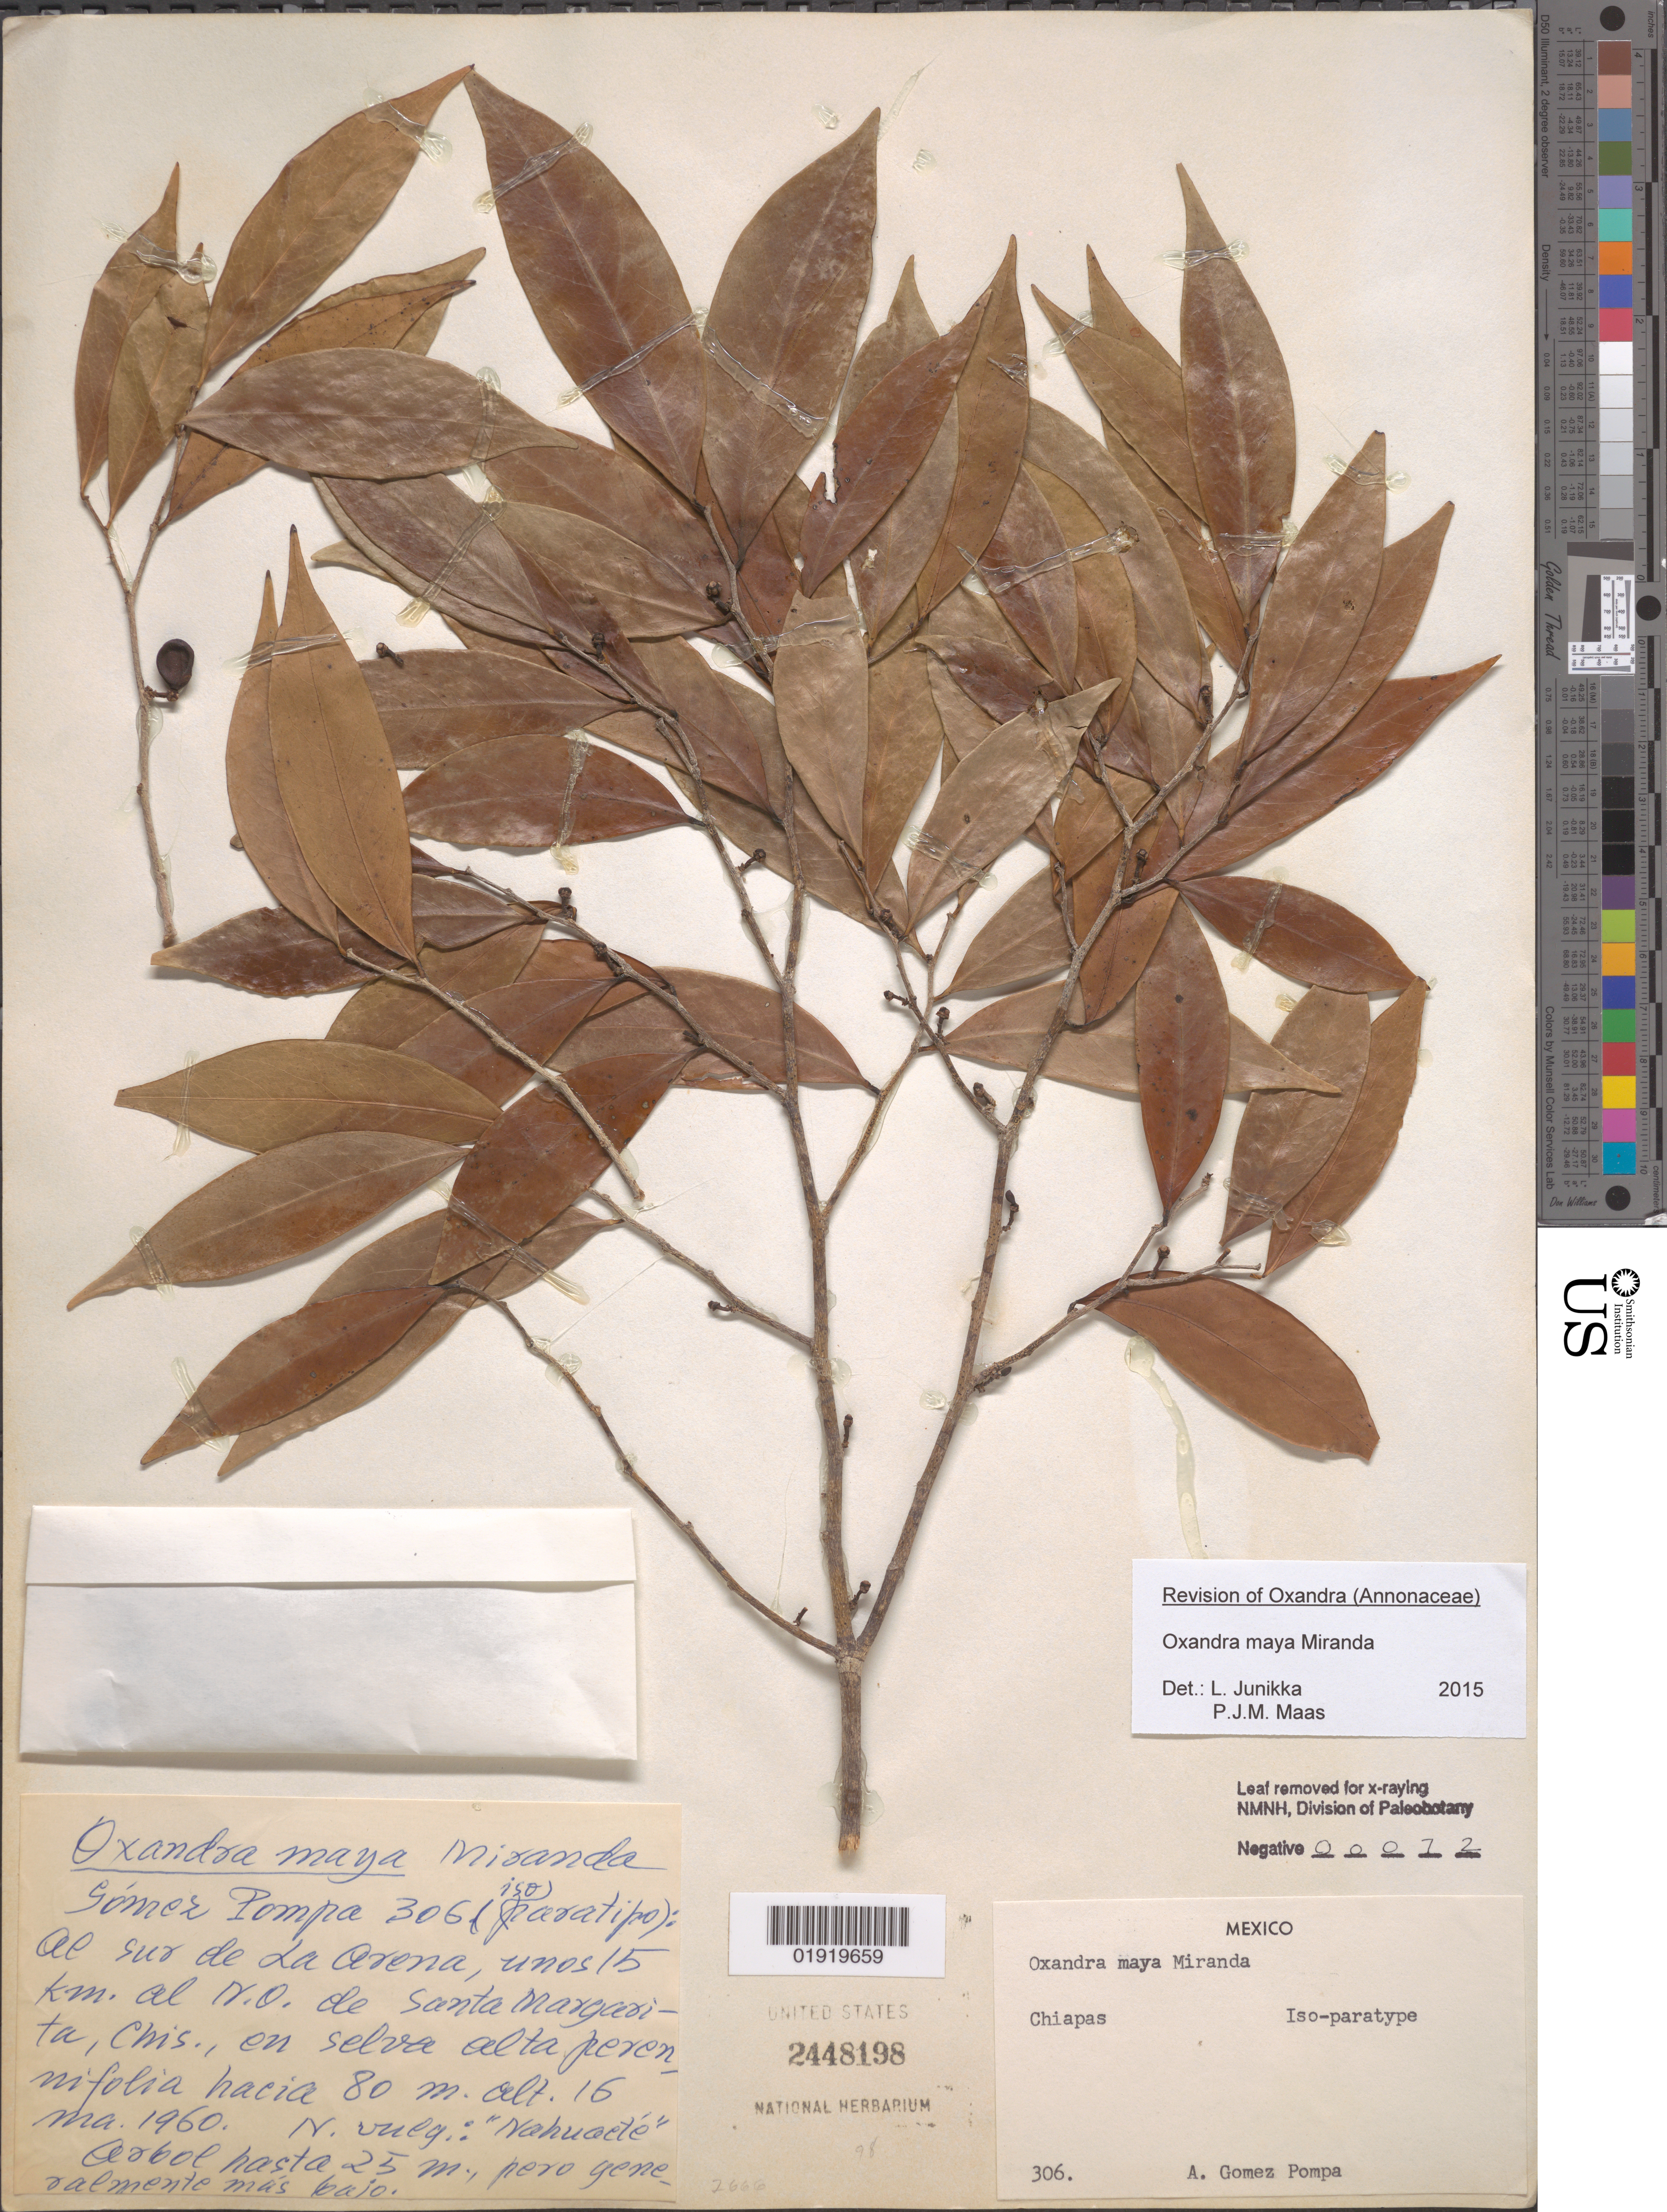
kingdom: Plantae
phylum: Tracheophyta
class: Magnoliopsida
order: Magnoliales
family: Annonaceae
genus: Oxandra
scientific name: Oxandra maya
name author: Miranda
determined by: Junikka, L.; Maas, P. J.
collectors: A. Gómez Pompa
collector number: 306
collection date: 1960-05-16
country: Mexico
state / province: Chiapas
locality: Al sur de La Arena, unos 15 km al N.O. de Santa Margarita, Chis.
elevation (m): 80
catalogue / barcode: US 2448198